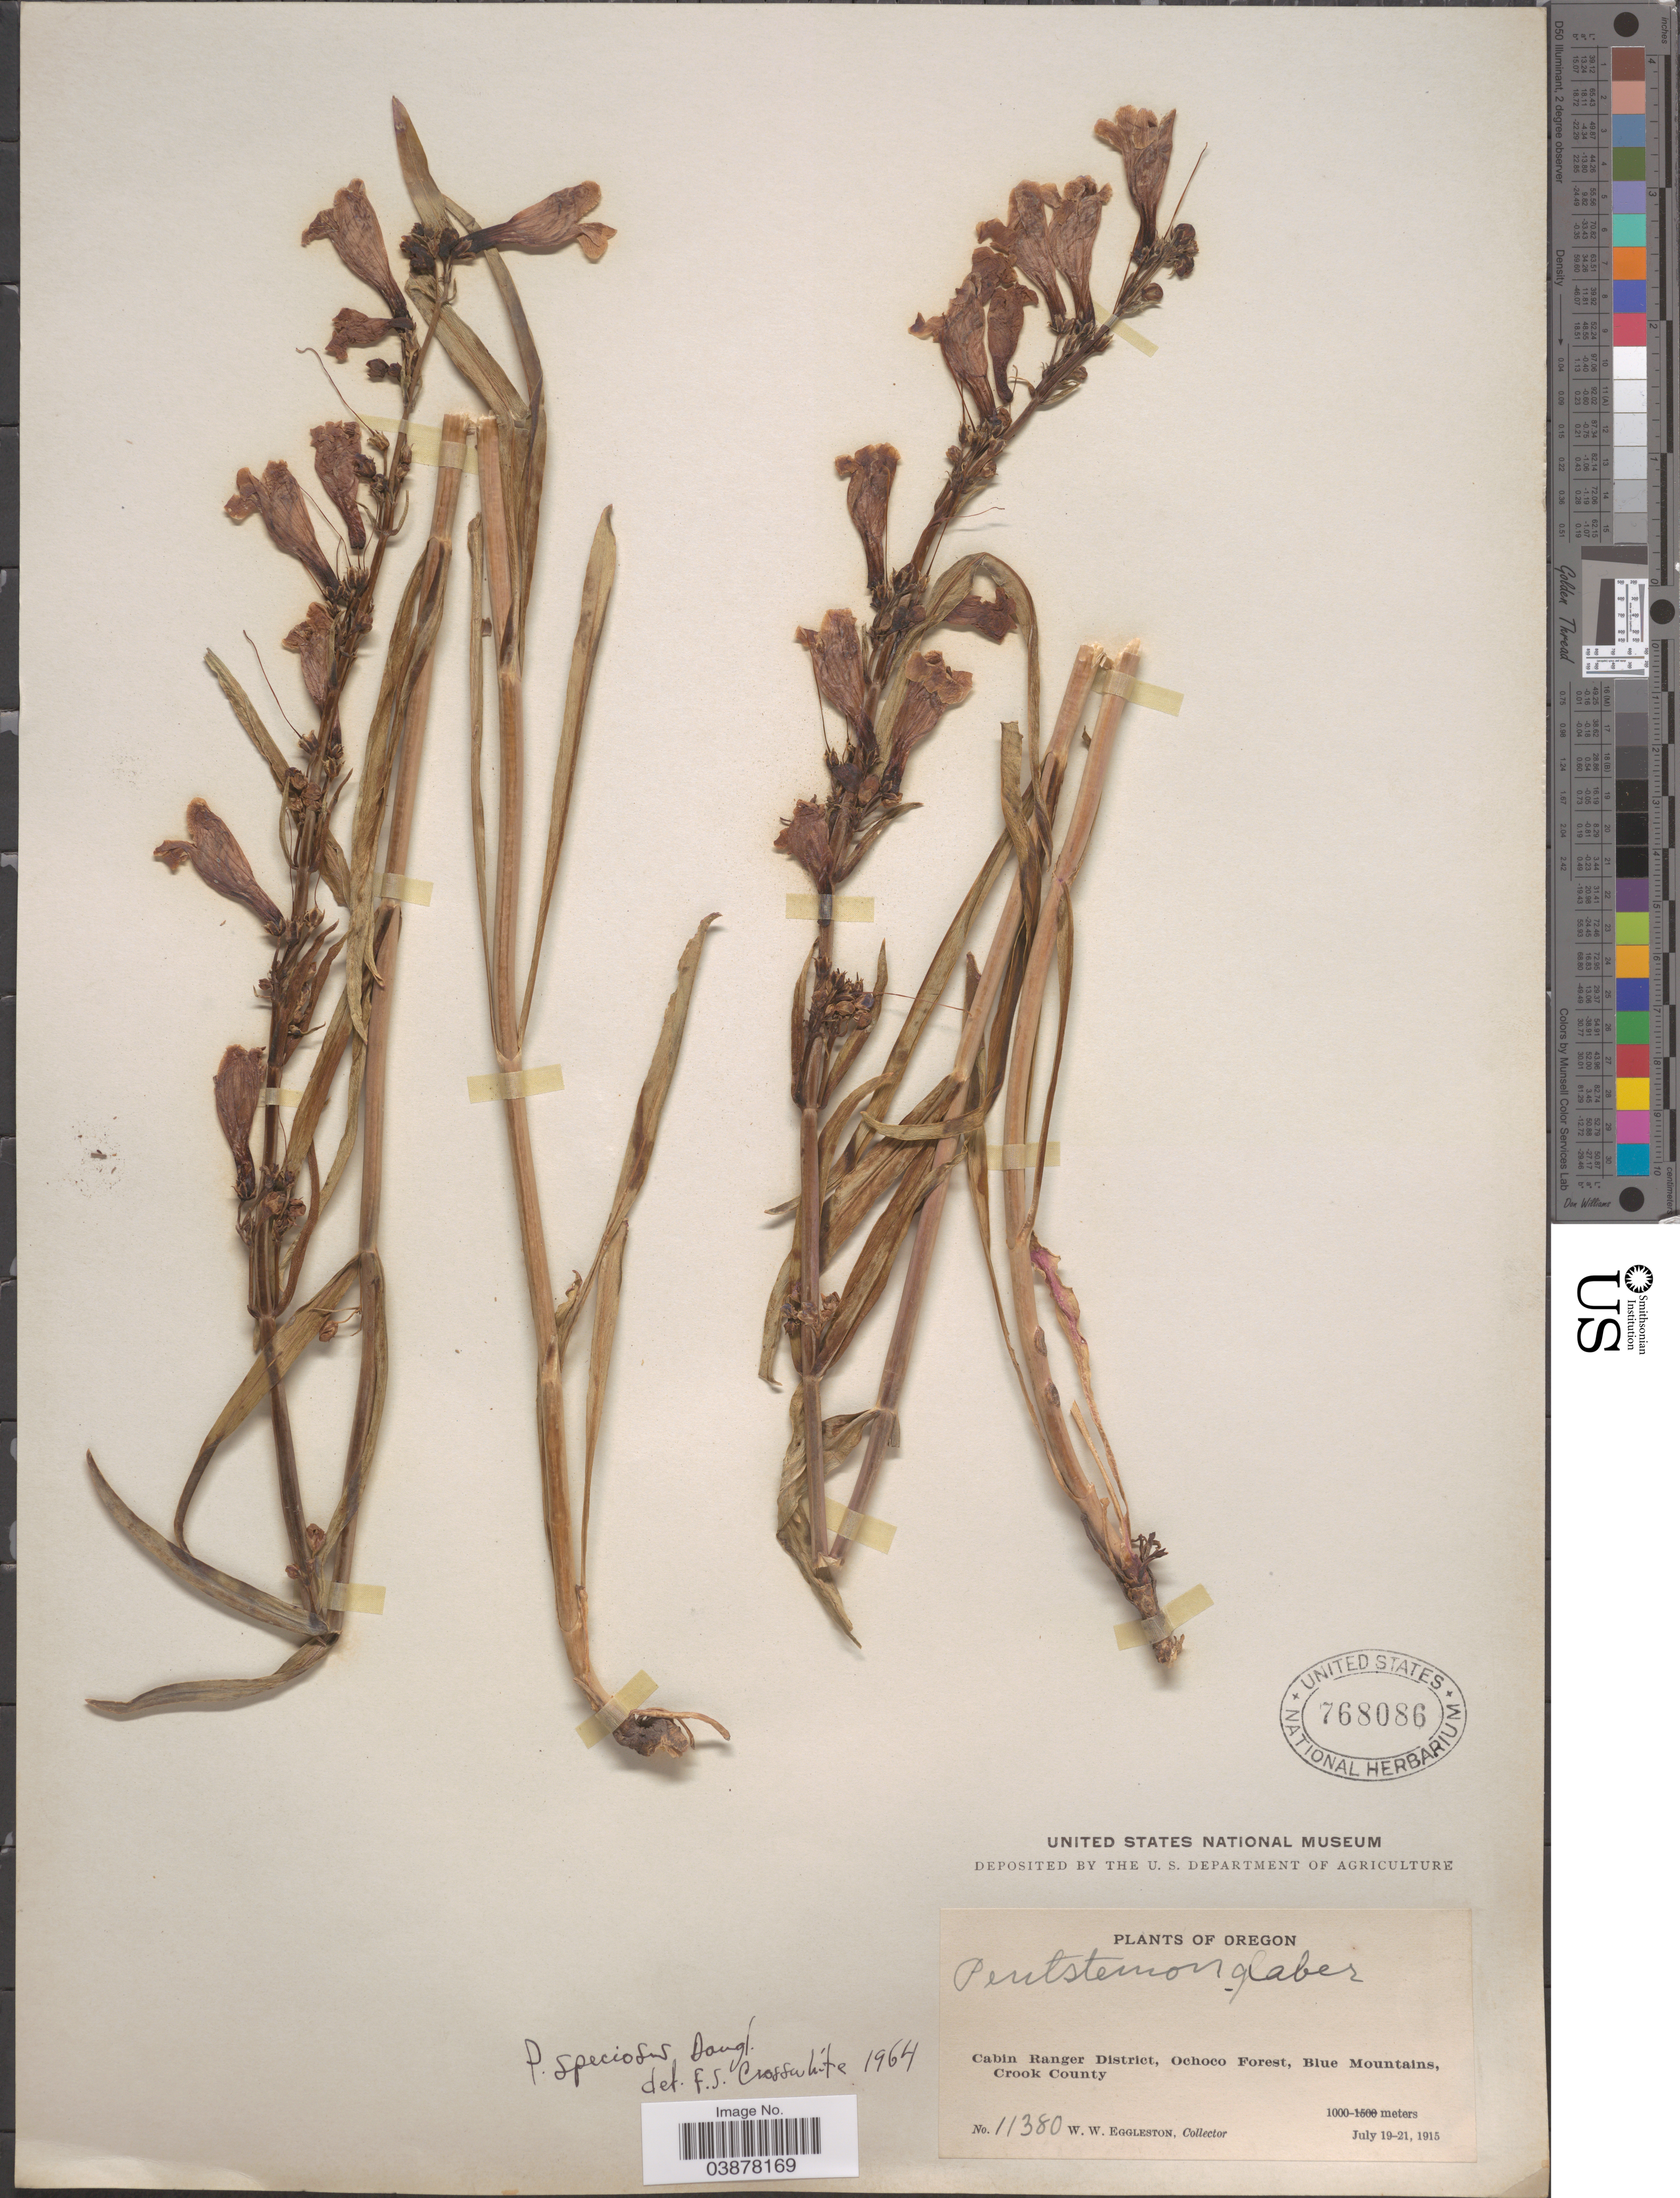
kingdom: Plantae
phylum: Tracheophyta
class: Magnoliopsida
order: Lamiales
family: Plantaginaceae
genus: Penstemon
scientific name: Penstemon speciosus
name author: Douglas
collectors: W. W. Eggleston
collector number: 11380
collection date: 1915-07-19/1915-07-21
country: United States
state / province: Oregon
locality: Cabin Ranger District, Ochoco Forest, Blue Mountains, Crook County.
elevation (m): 1000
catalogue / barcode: US 768086